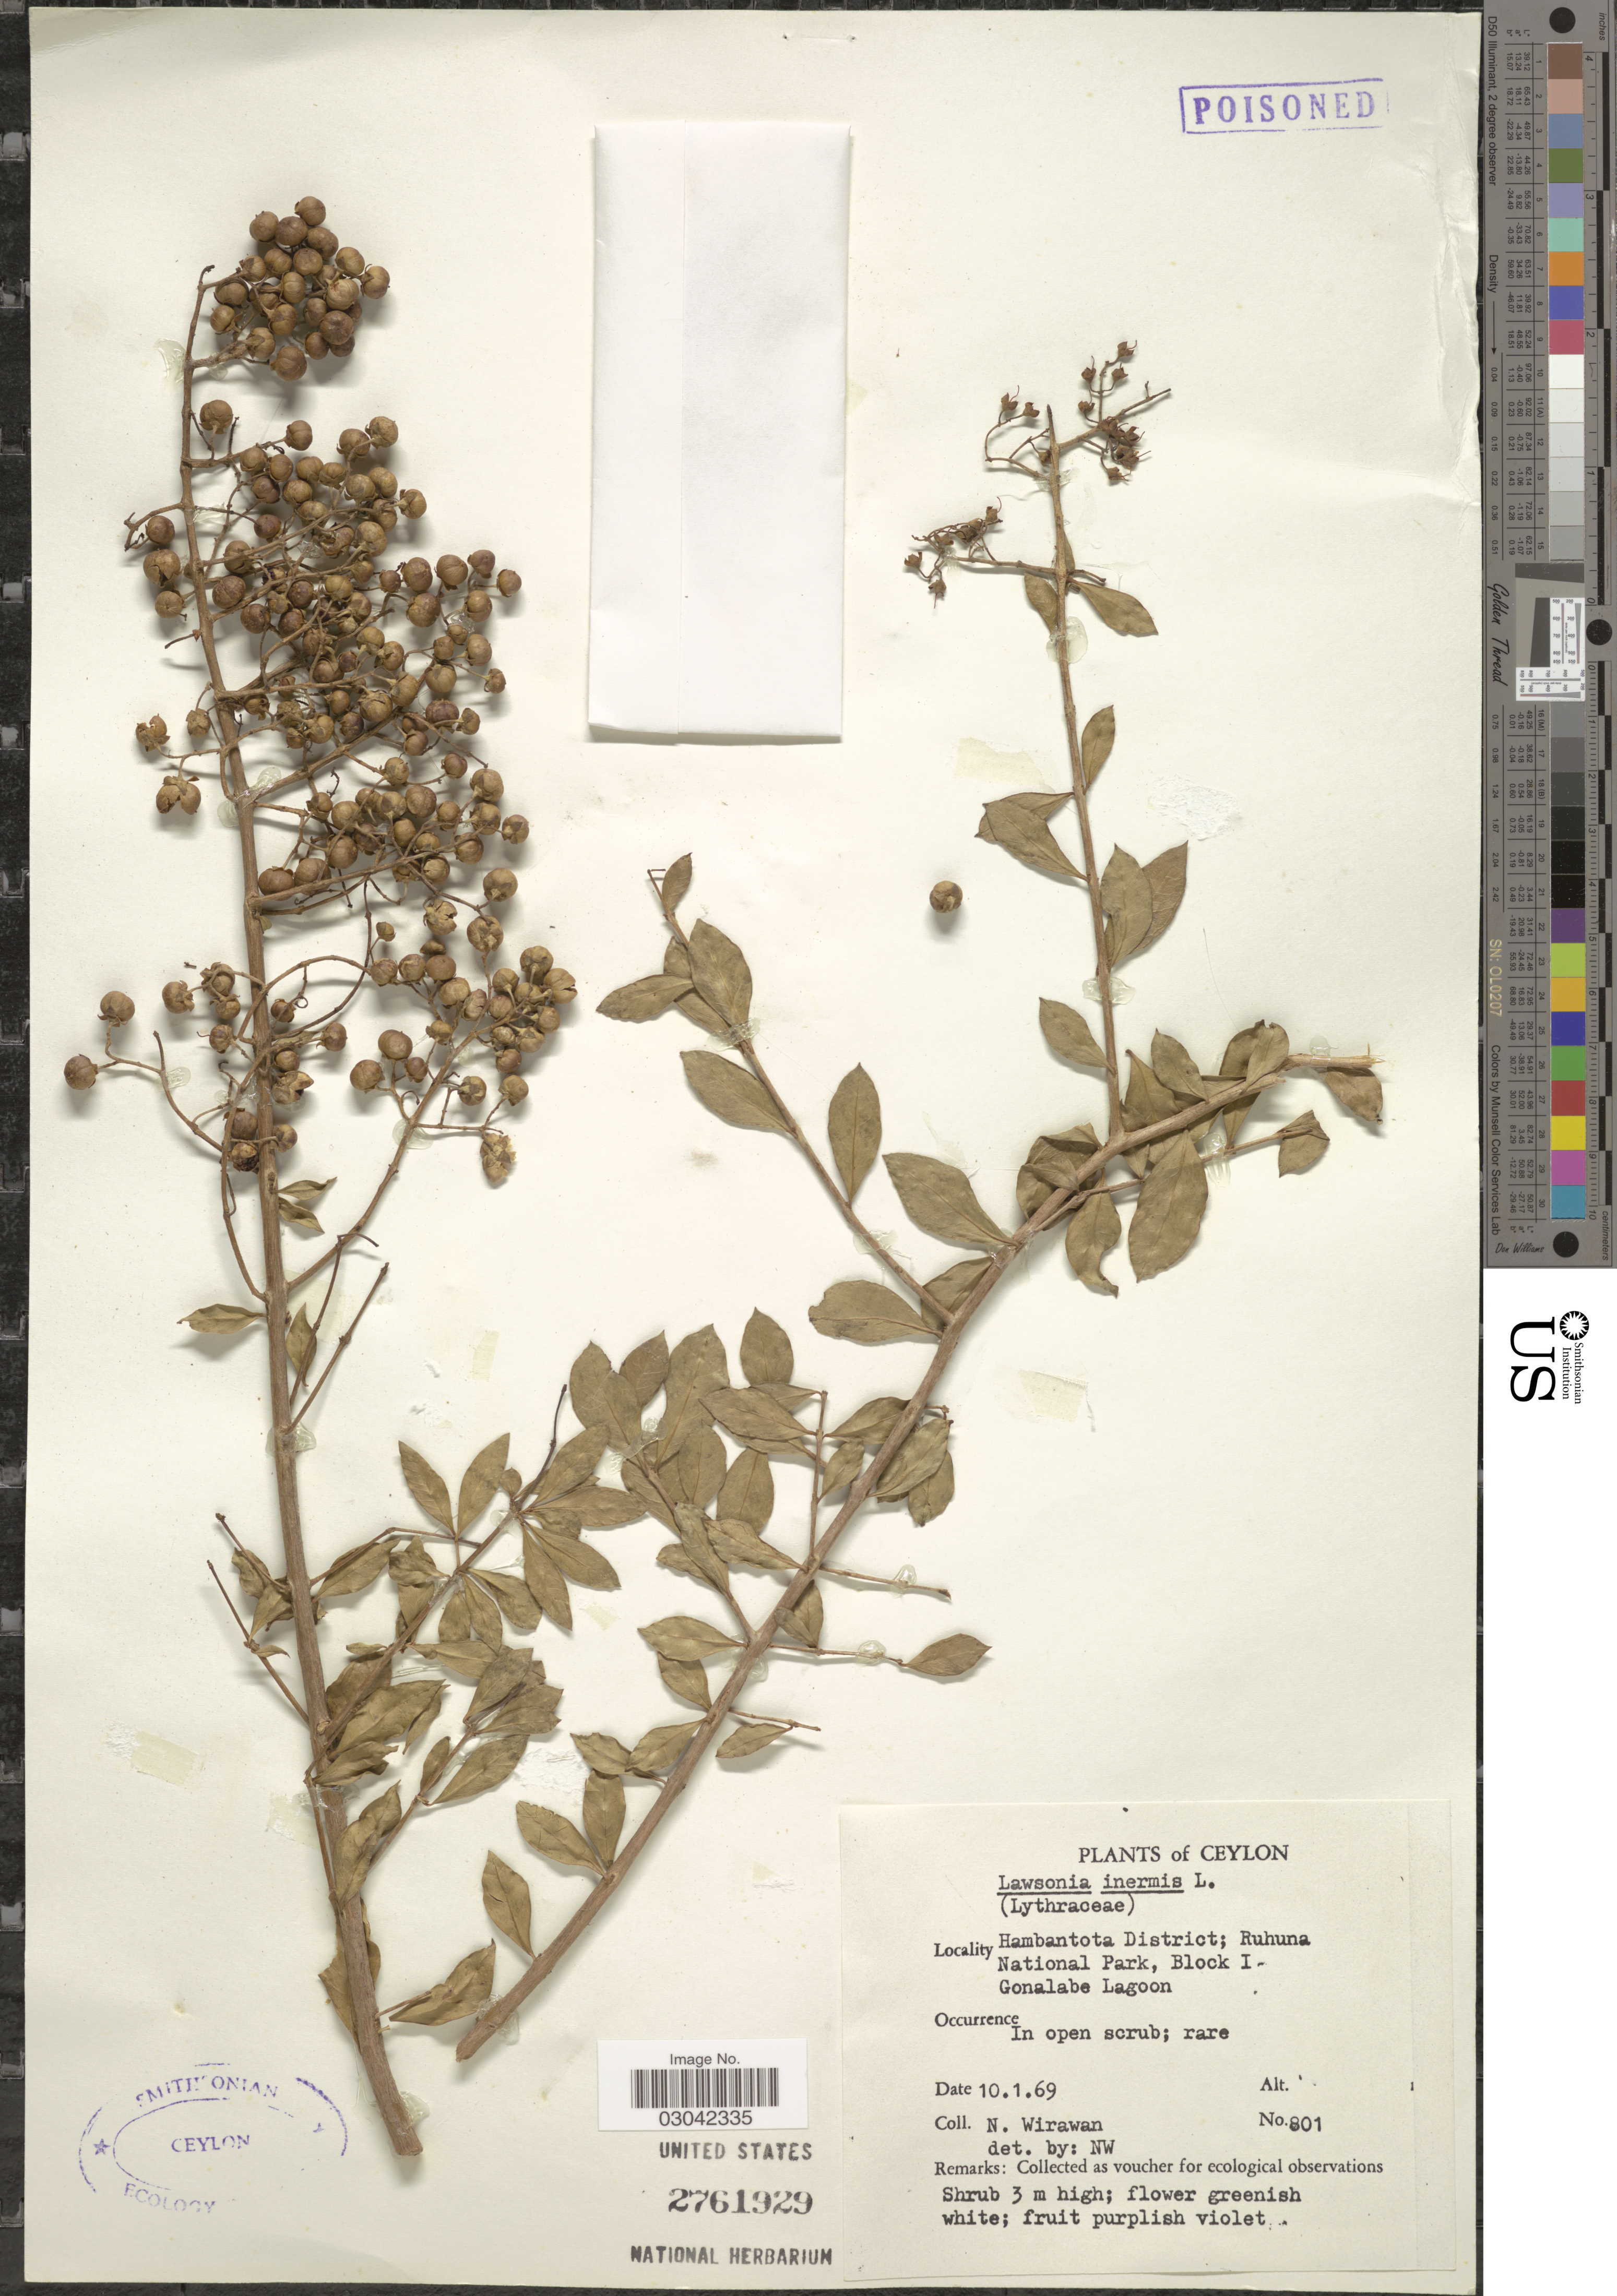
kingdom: Plantae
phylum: Tracheophyta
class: Magnoliopsida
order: Myrtales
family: Lythraceae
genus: Lawsonia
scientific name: Lawsonia inermis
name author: L.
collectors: N. Wirawan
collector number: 801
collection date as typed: Transcribed d/m/y: 10/1/69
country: Sri Lanka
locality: Ceylon. Hambantota District; Ruhuna National Park, Block I - Gonalabe Lagoon.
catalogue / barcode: US 2761929